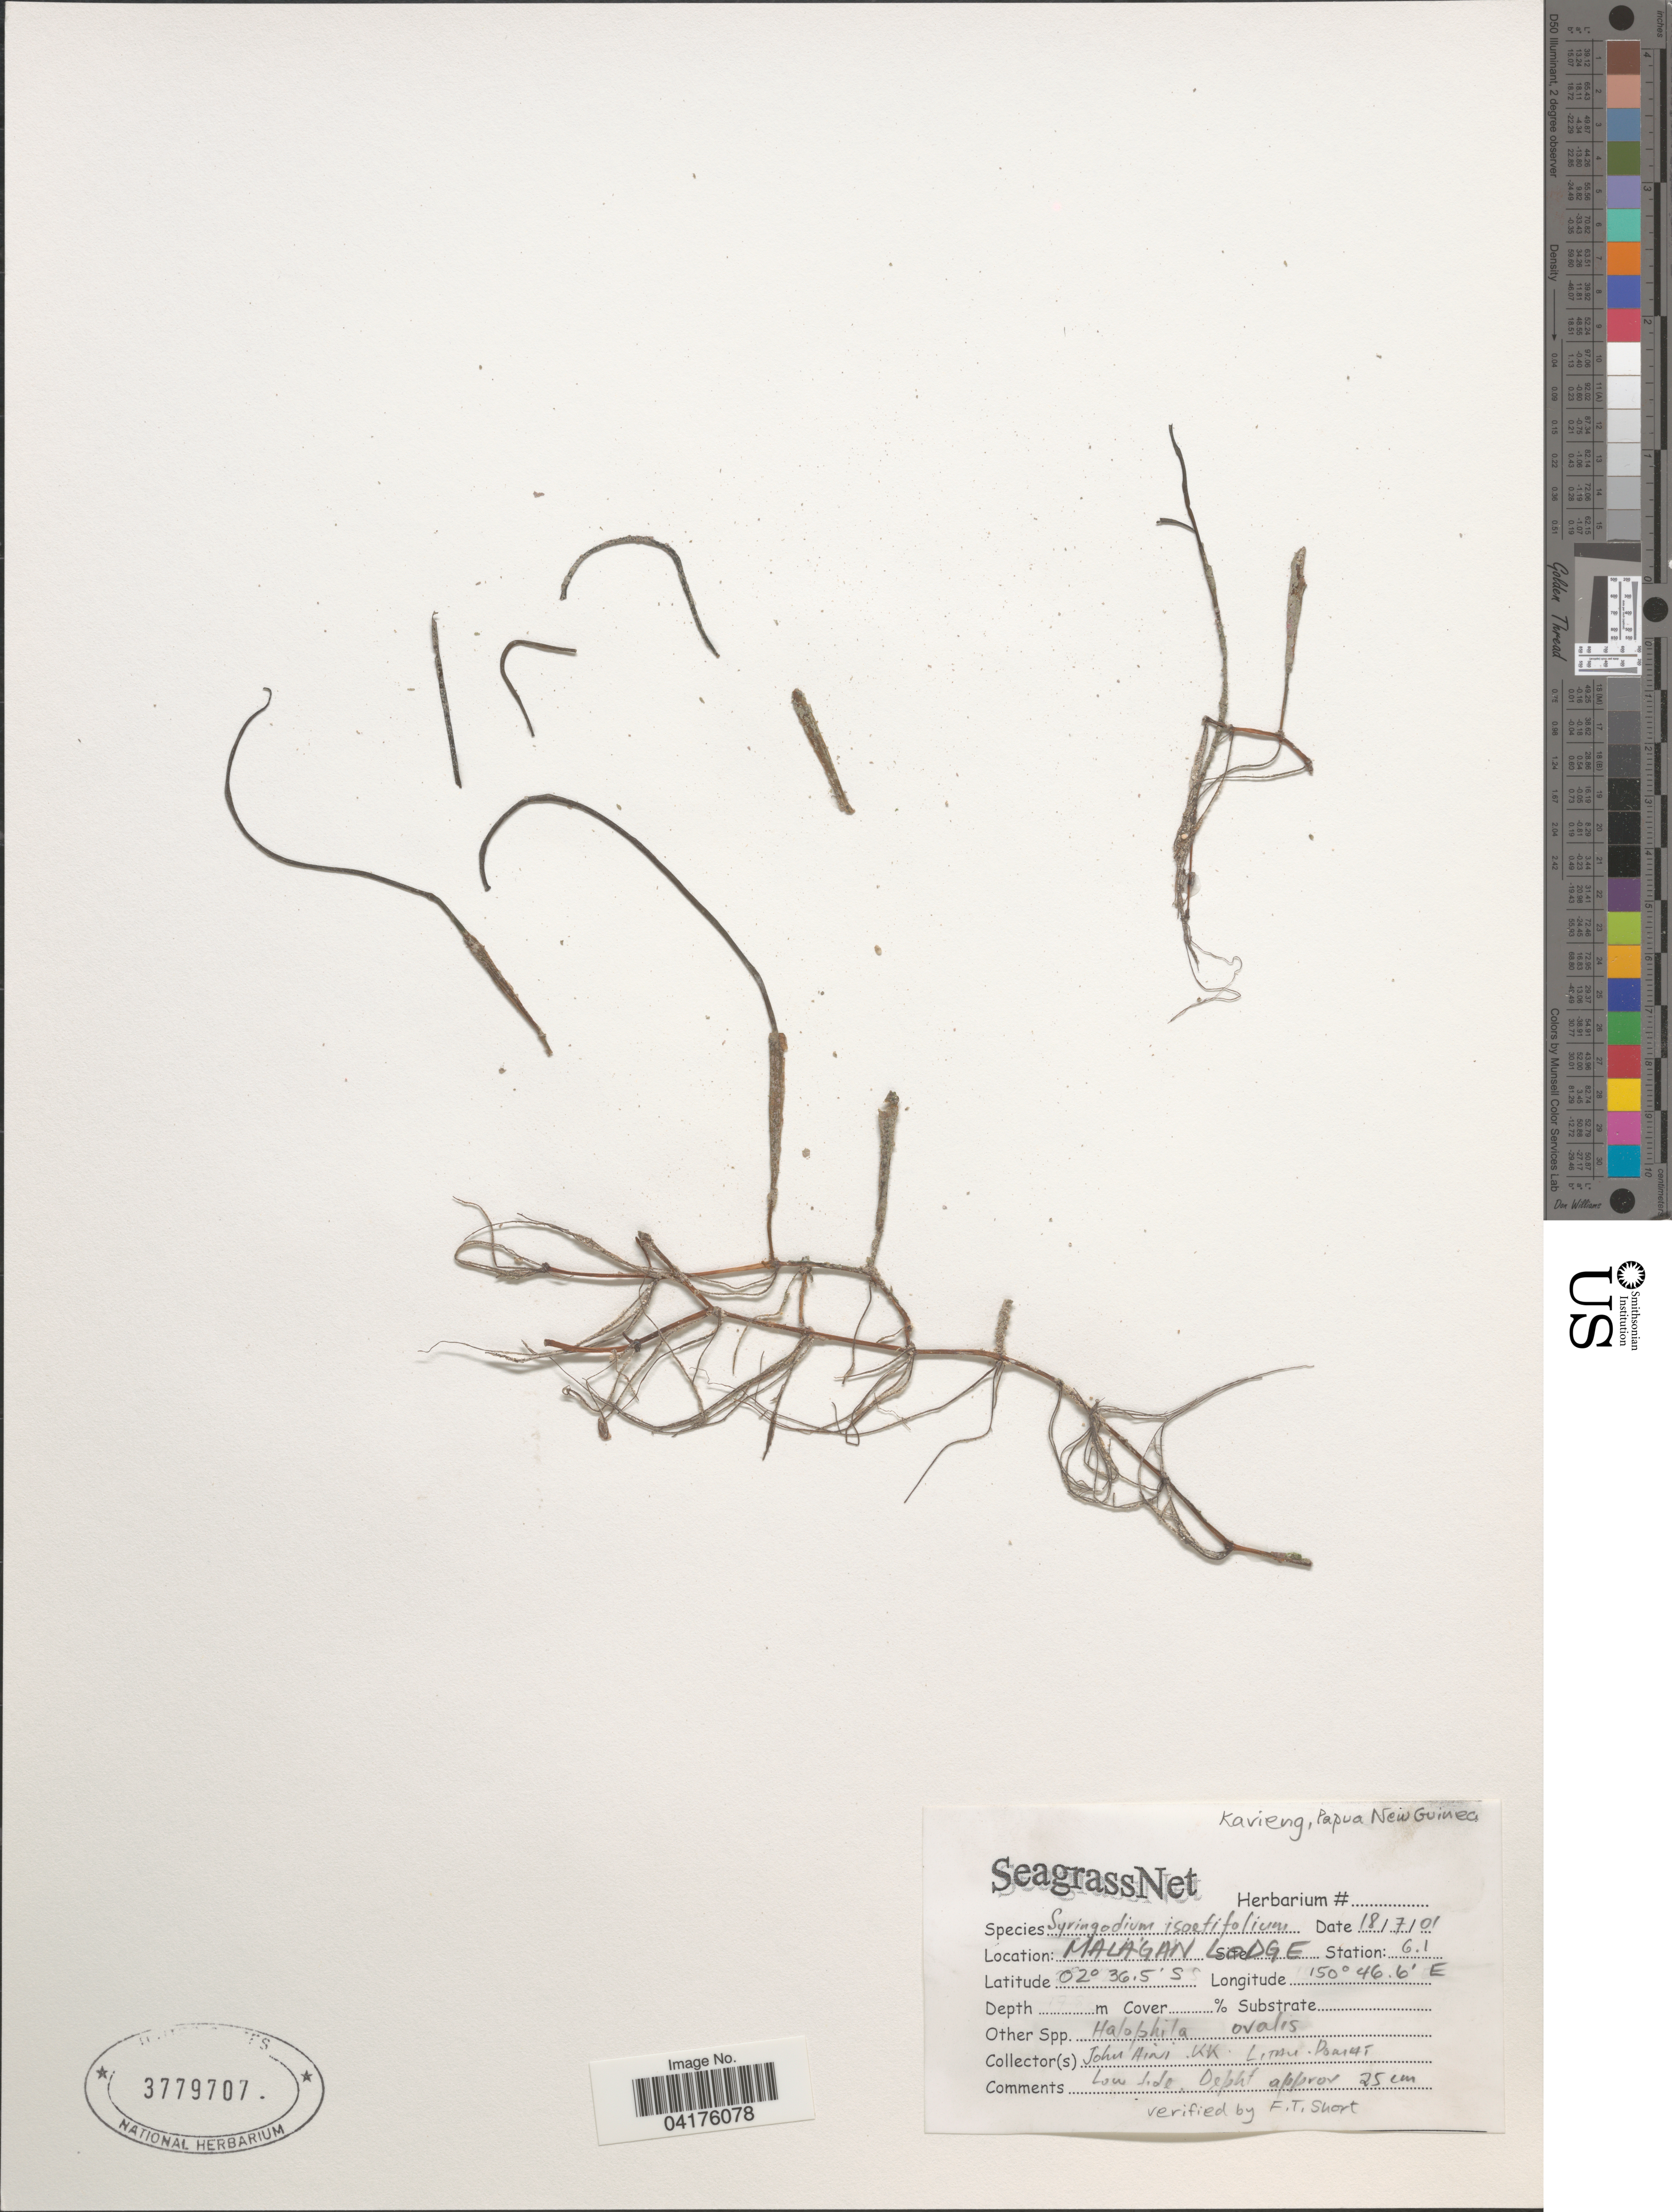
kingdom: Plantae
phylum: Tracheophyta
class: Liliopsida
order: Alismatales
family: Cymodoceaceae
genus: Syringodium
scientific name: Syringodium isoetifolium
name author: (Asch.) Dandy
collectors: J. Aini, K. K., Litau & Pomat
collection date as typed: Transcribed d/m/y: 18/7/1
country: Papua New Guinea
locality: Kavieng. Malagan Lodge. Station: 6.1.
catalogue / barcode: US 3779707